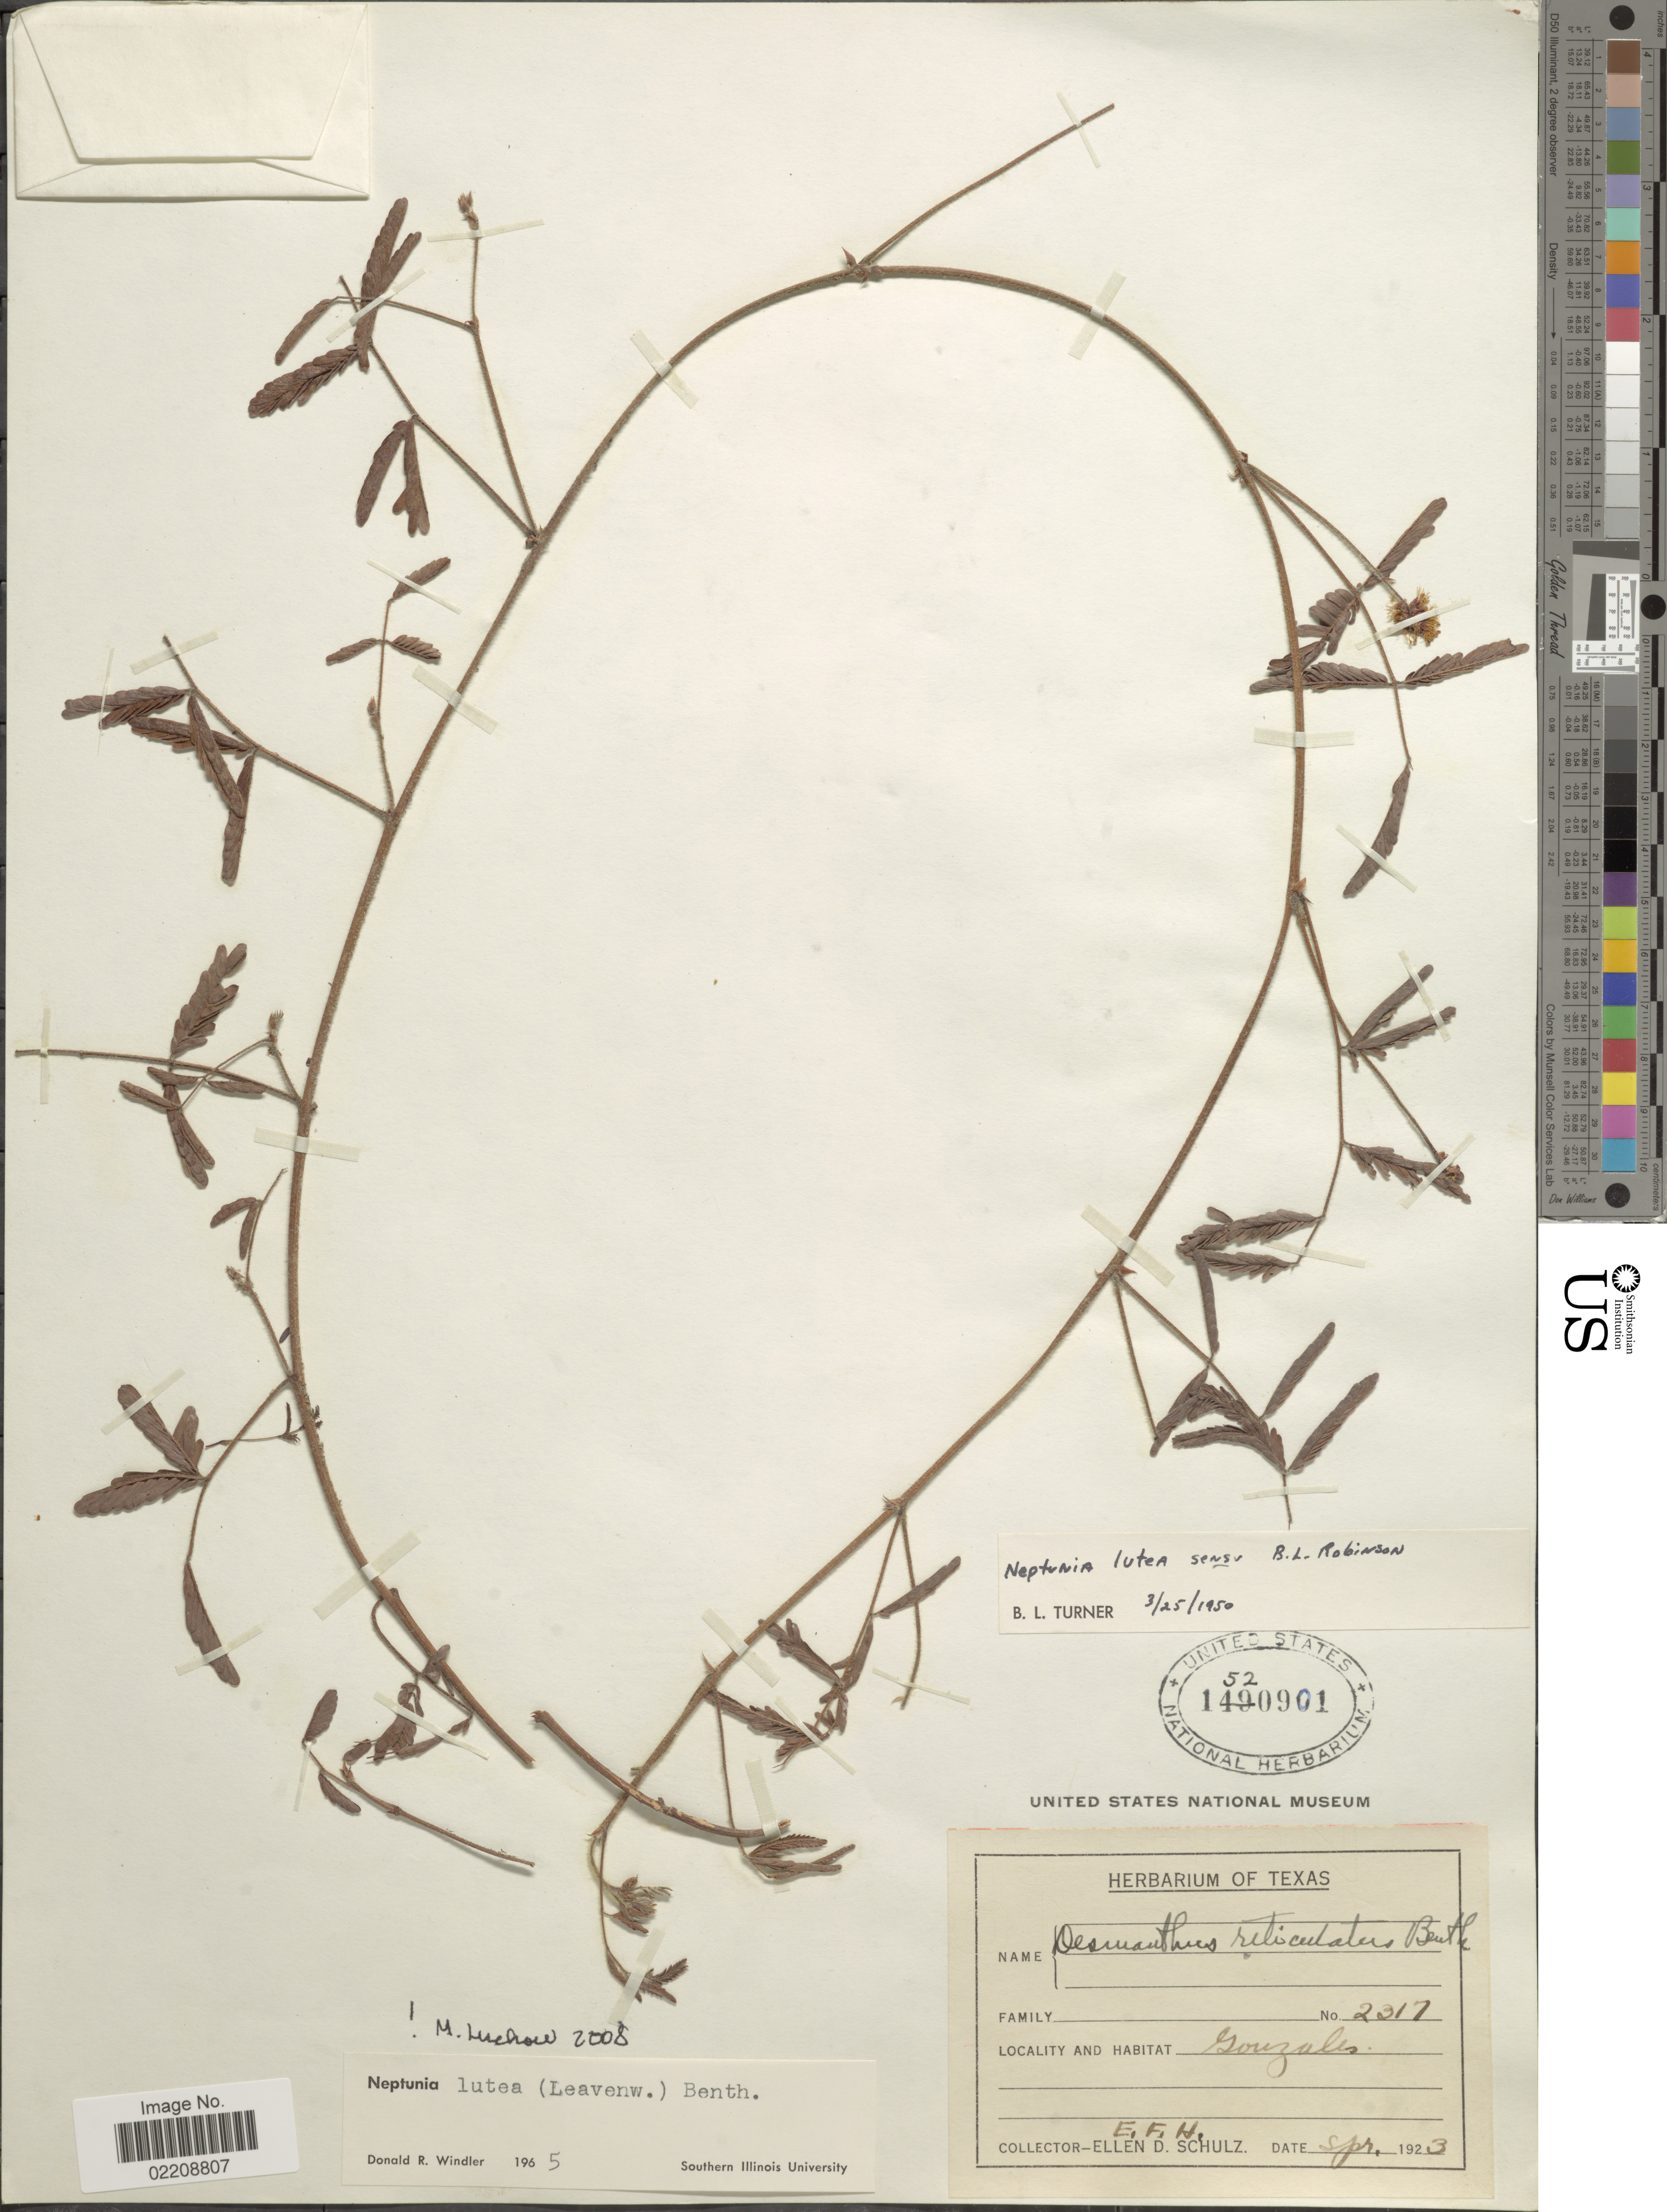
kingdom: Plantae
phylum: Tracheophyta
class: Magnoliopsida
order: Fabales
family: Fabaceae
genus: Neptunia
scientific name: Neptunia lutea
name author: (Leavenw.) Benth.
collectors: E. F. H. & E. D. Schulz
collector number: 2317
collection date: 1923-09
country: United States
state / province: Texas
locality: Gonzales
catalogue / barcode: US 1520901